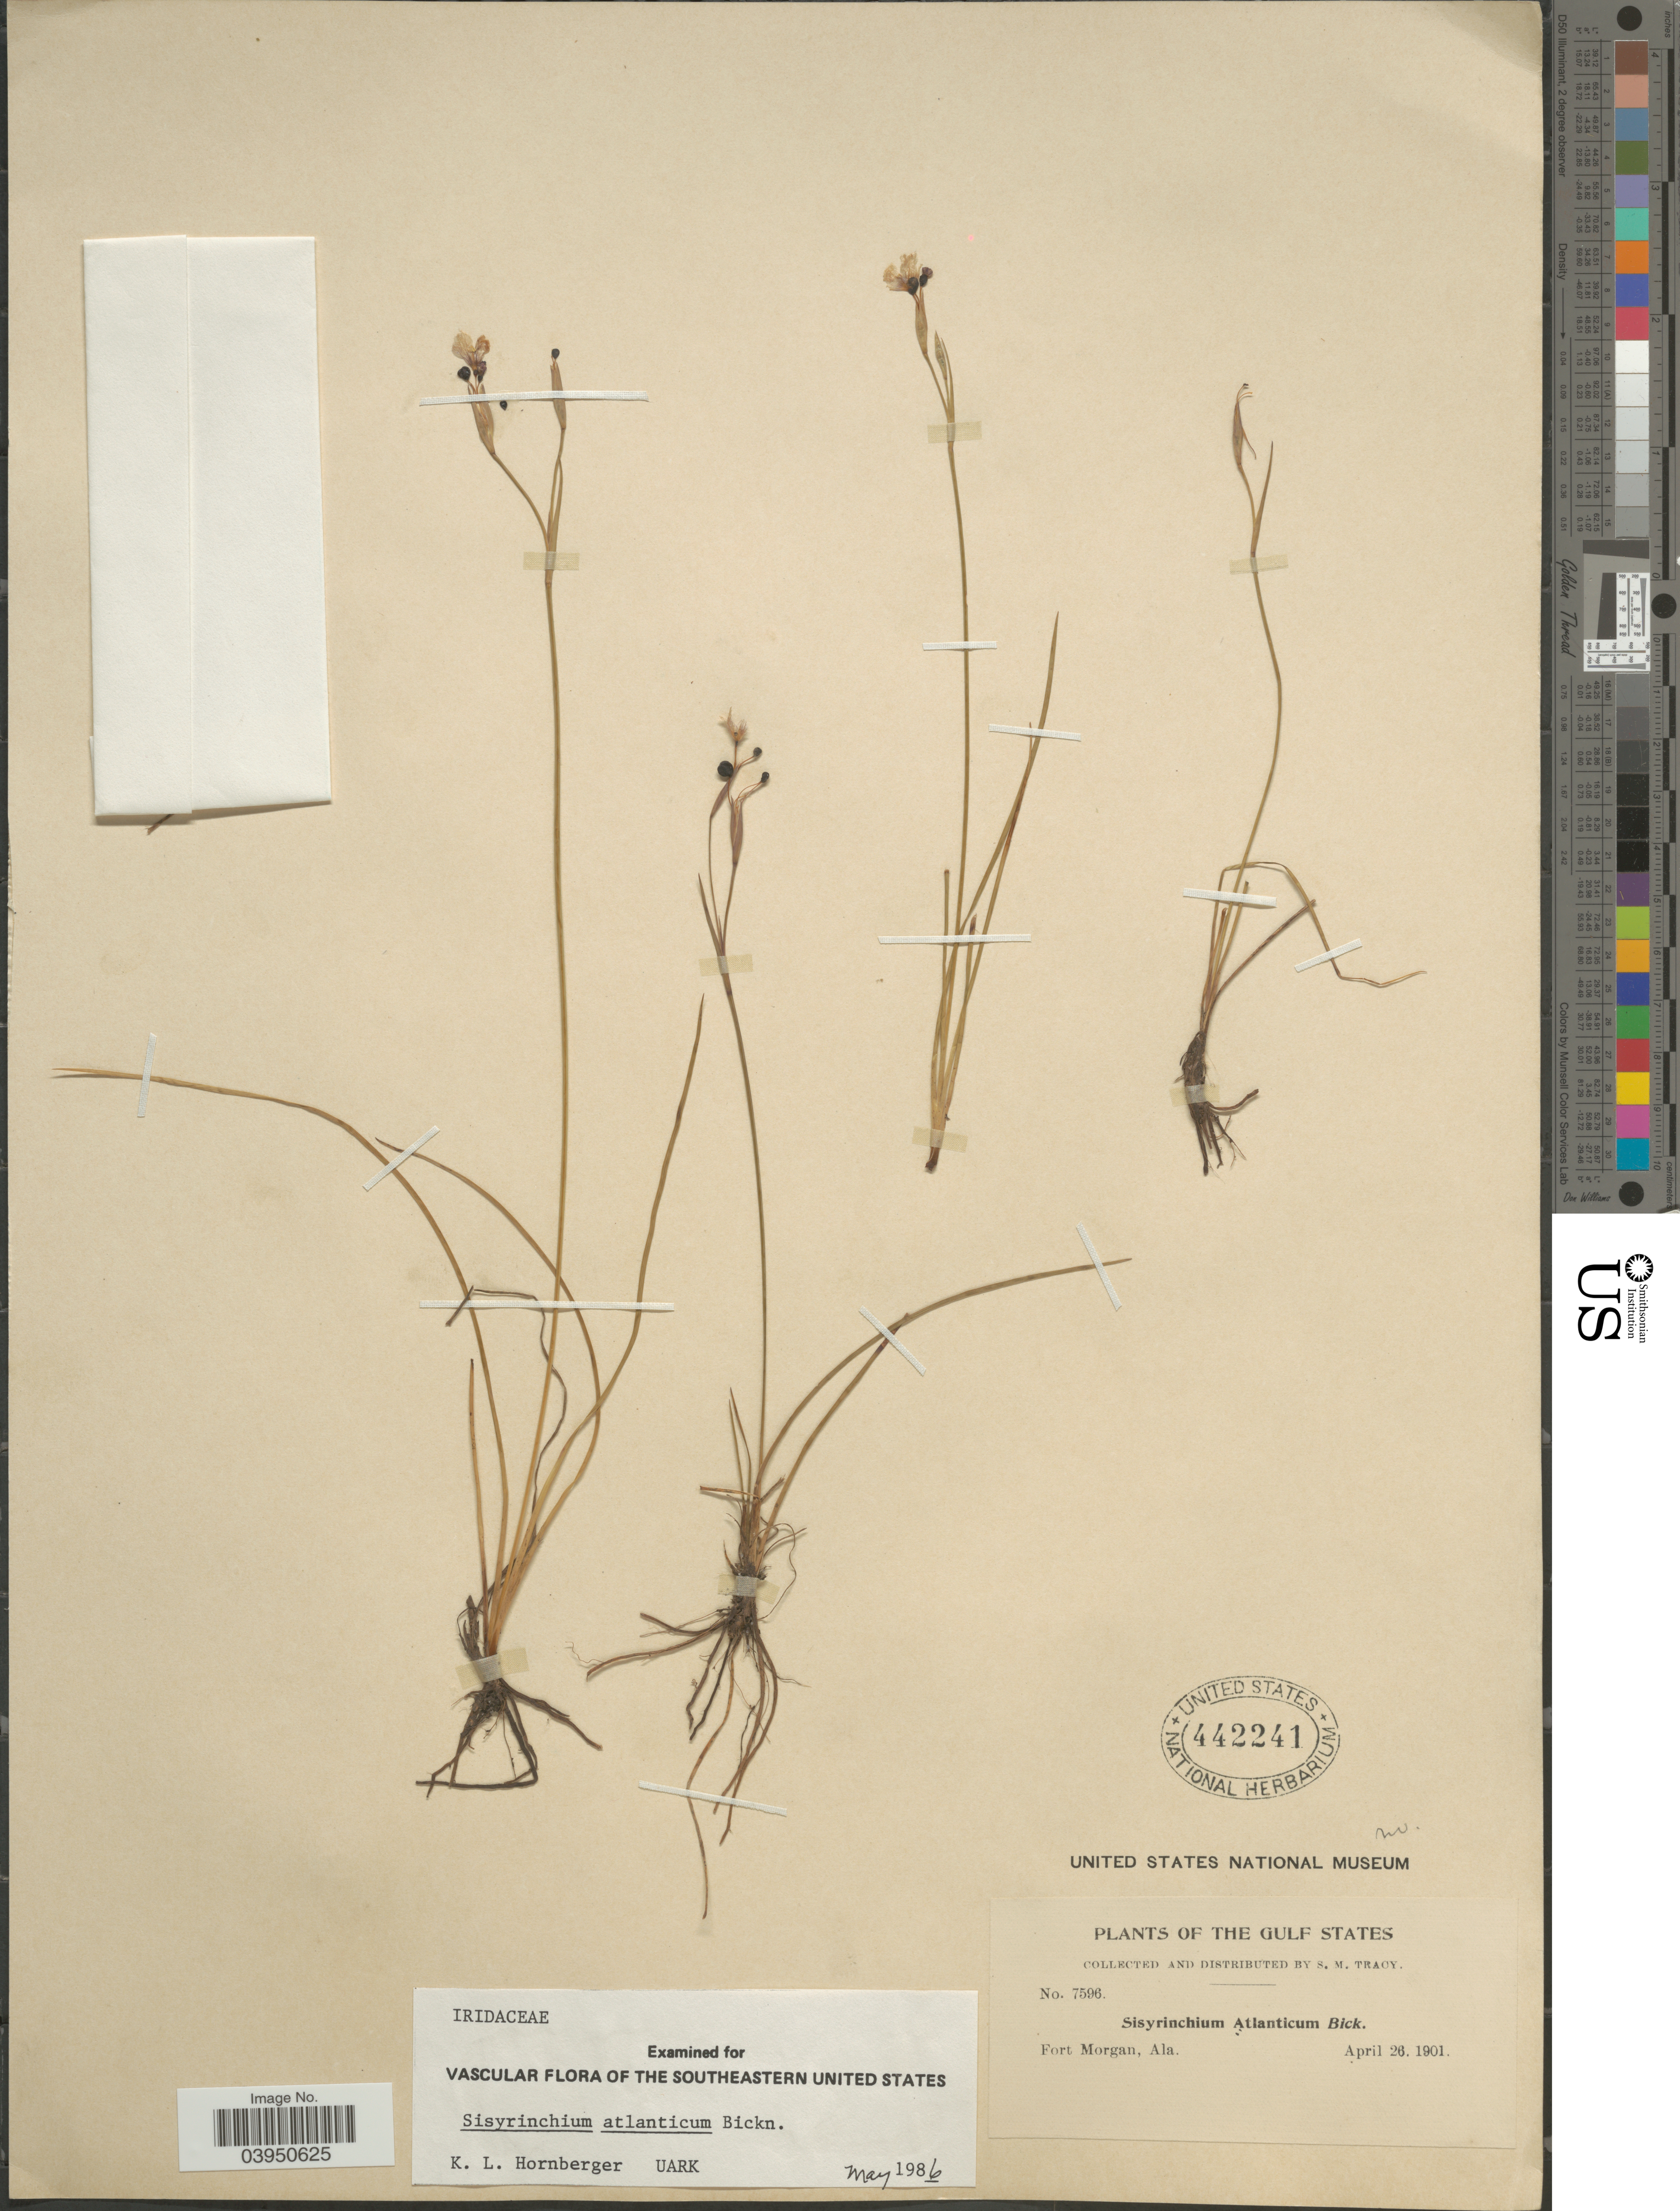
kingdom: Plantae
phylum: Tracheophyta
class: Liliopsida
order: Asparagales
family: Iridaceae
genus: Sisyrinchium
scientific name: Sisyrinchium atlanticum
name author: E.P. Bicknell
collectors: S. M. Tracy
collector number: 7596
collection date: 1901-04-26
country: United States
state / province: Alabama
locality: The Gulf States. Fort Morgan.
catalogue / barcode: US 442241